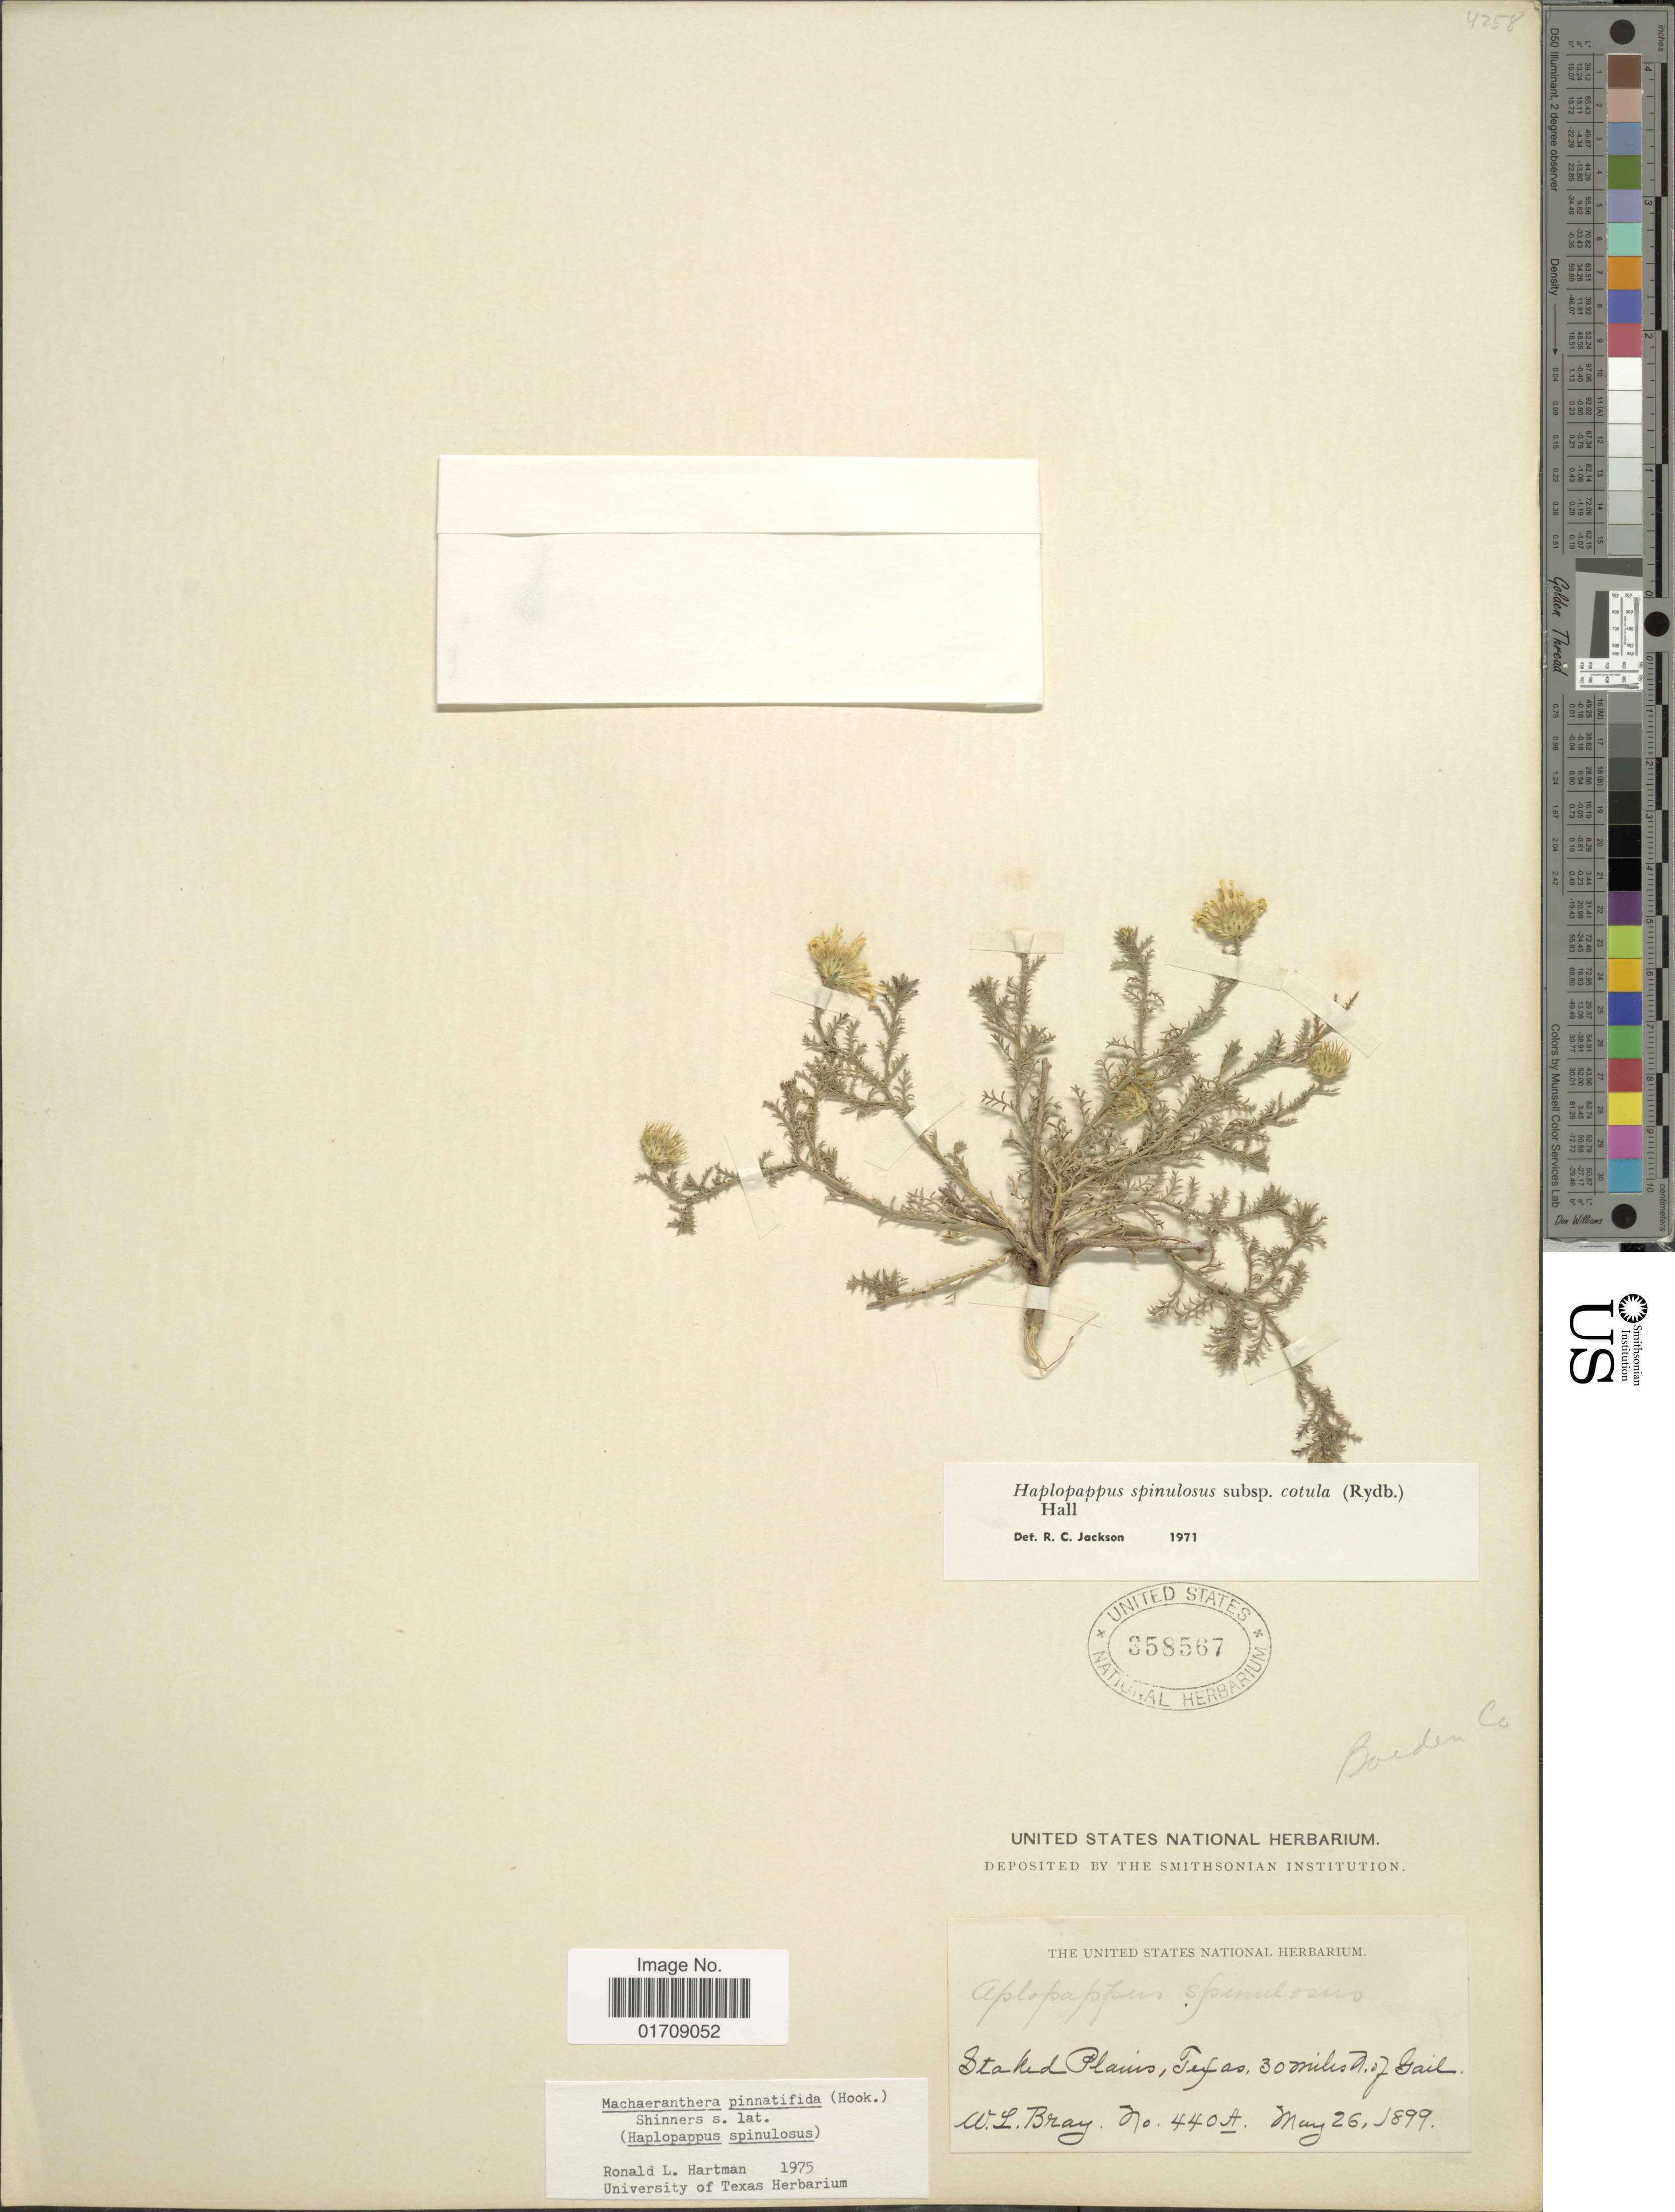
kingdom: Plantae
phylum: Tracheophyta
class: Magnoliopsida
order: Asterales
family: Asteraceae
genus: Machaeranthera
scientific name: Machaeranthera pinnatifida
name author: (Hook.) Shinners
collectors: W. L. Bray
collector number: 440A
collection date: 1899-05-26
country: United States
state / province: Texas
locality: Staked Plains, 30 miles N. of Gail, Boeden Co.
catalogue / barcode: US 358567